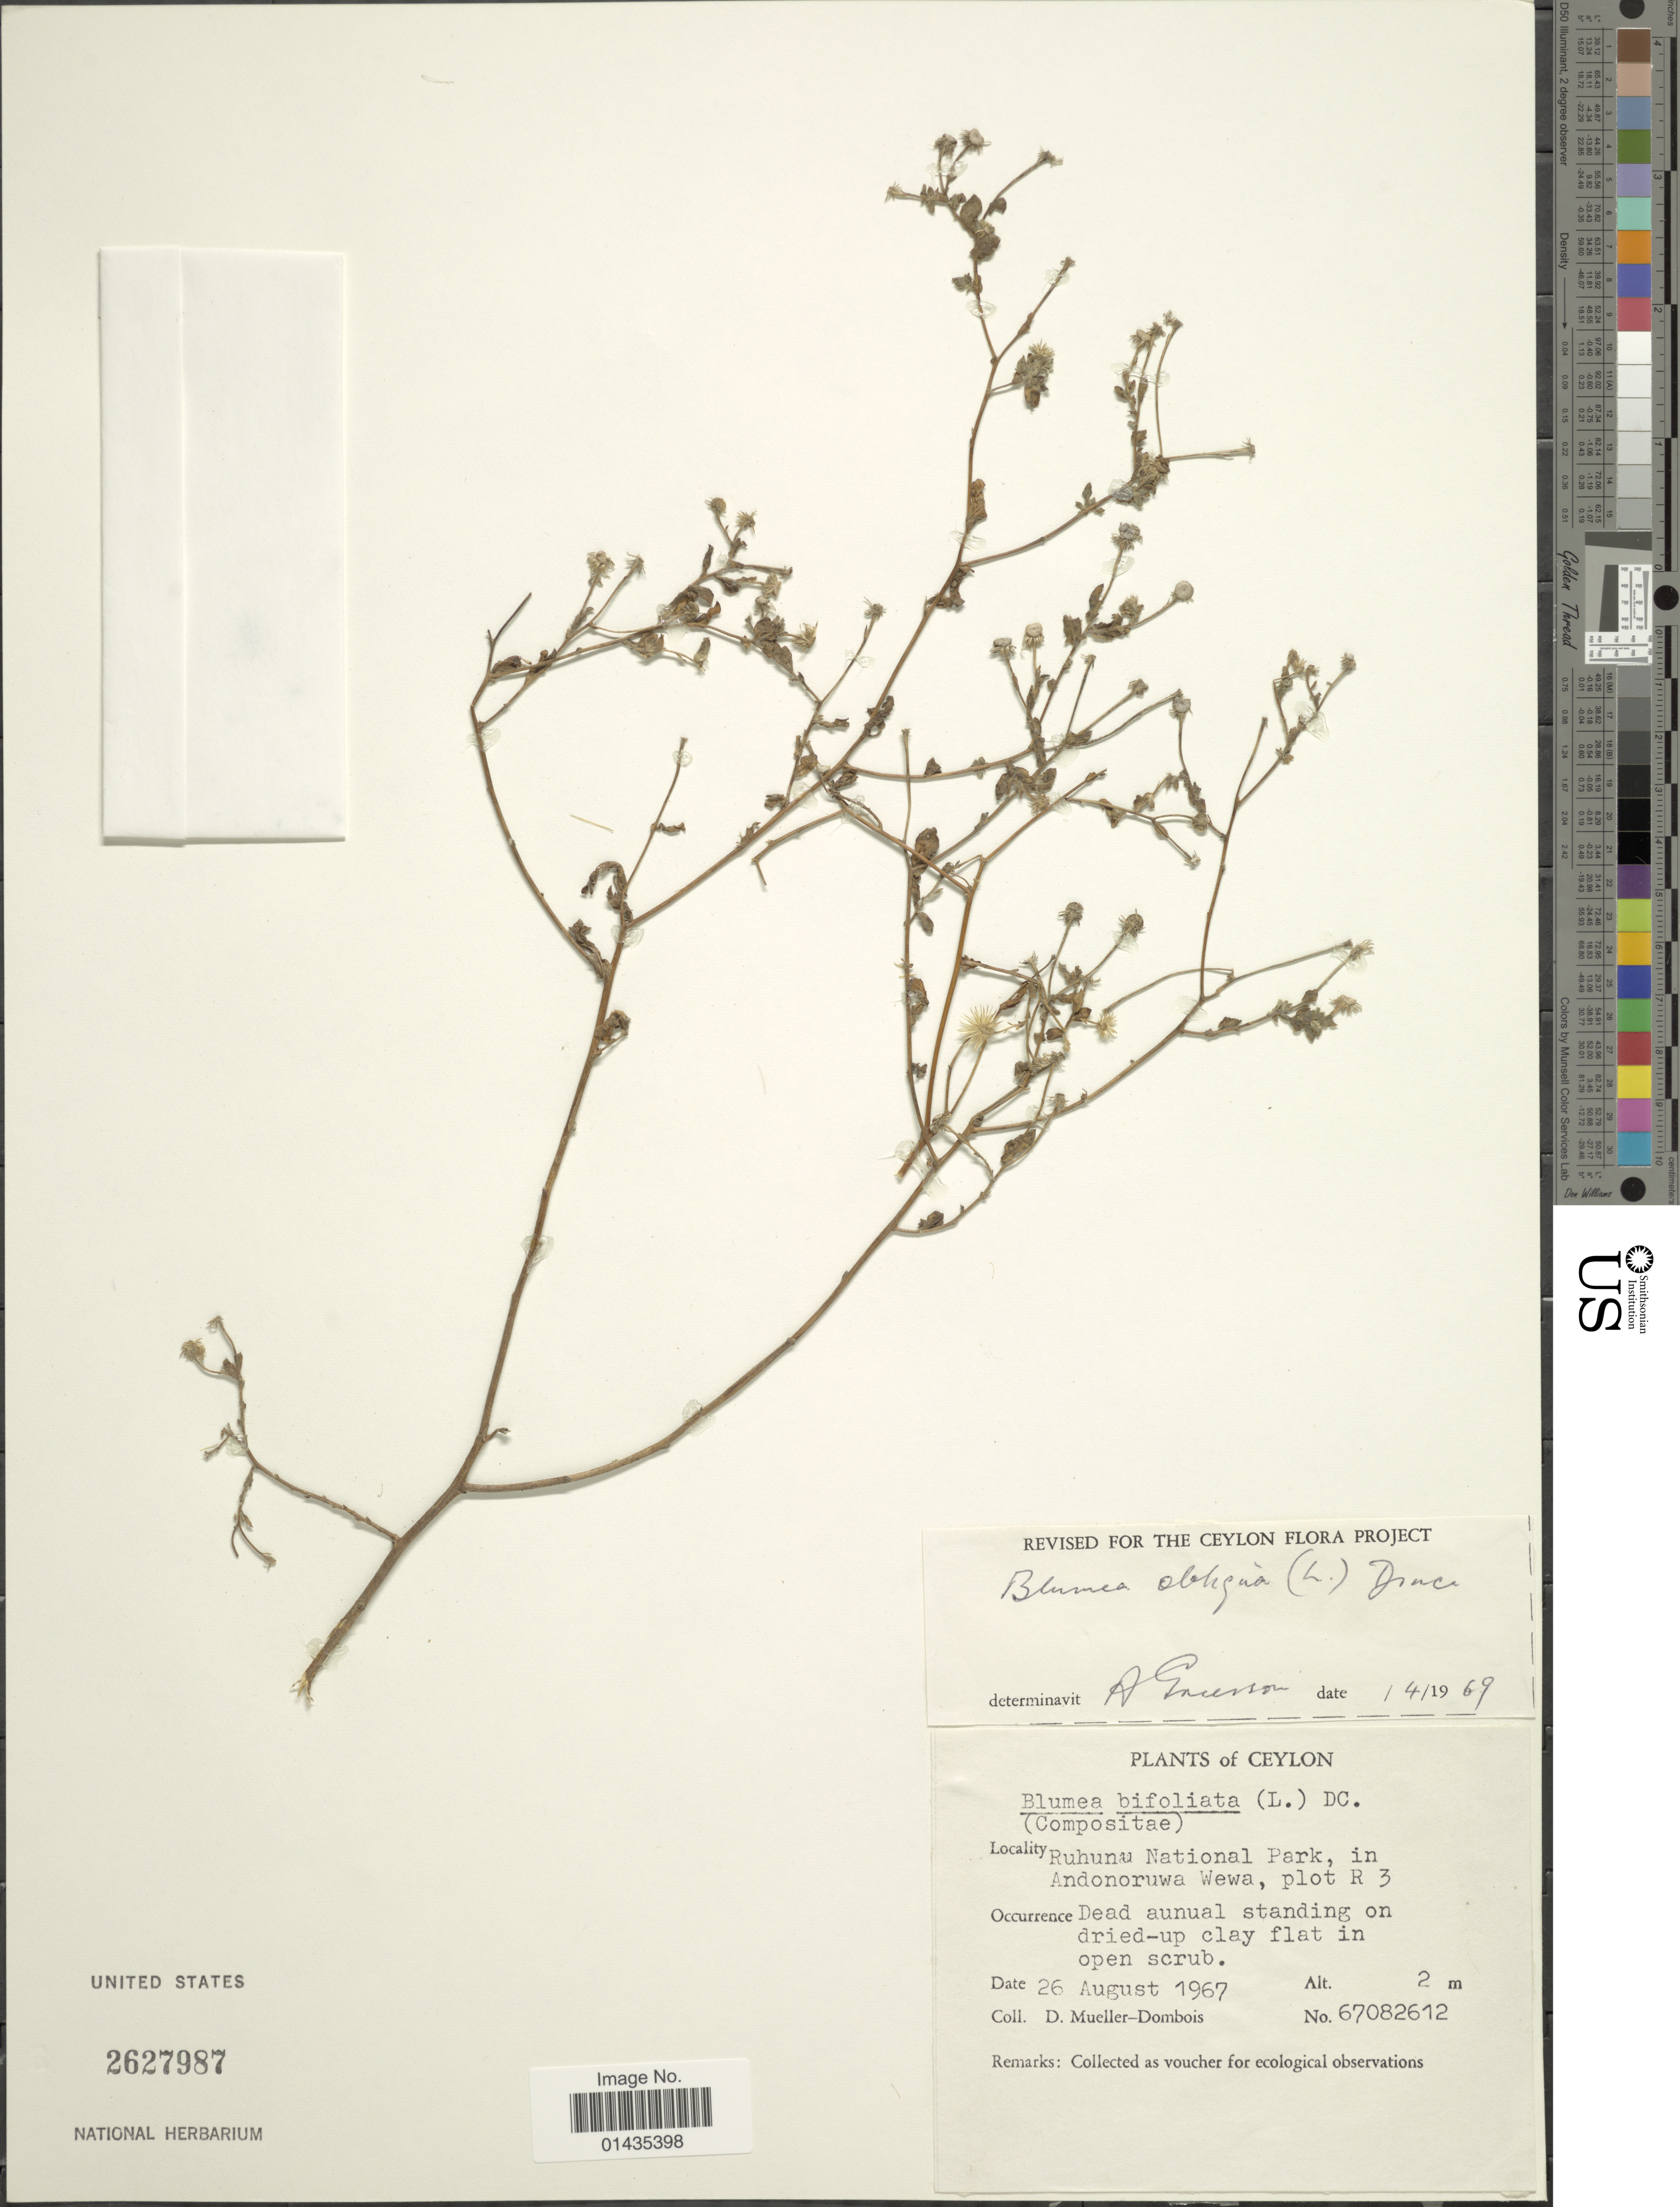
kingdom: Plantae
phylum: Tracheophyta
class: Magnoliopsida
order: Asterales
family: Asteraceae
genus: Blumea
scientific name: Blumea obliqua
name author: (L.) Druce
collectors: D. Mueller-Dombois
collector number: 67082612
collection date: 1967-08-26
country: Sri Lanka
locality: Ceylon, Ruhunu National Park, in Andonoruwa Wewa, plot R3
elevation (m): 2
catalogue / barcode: US 2627987